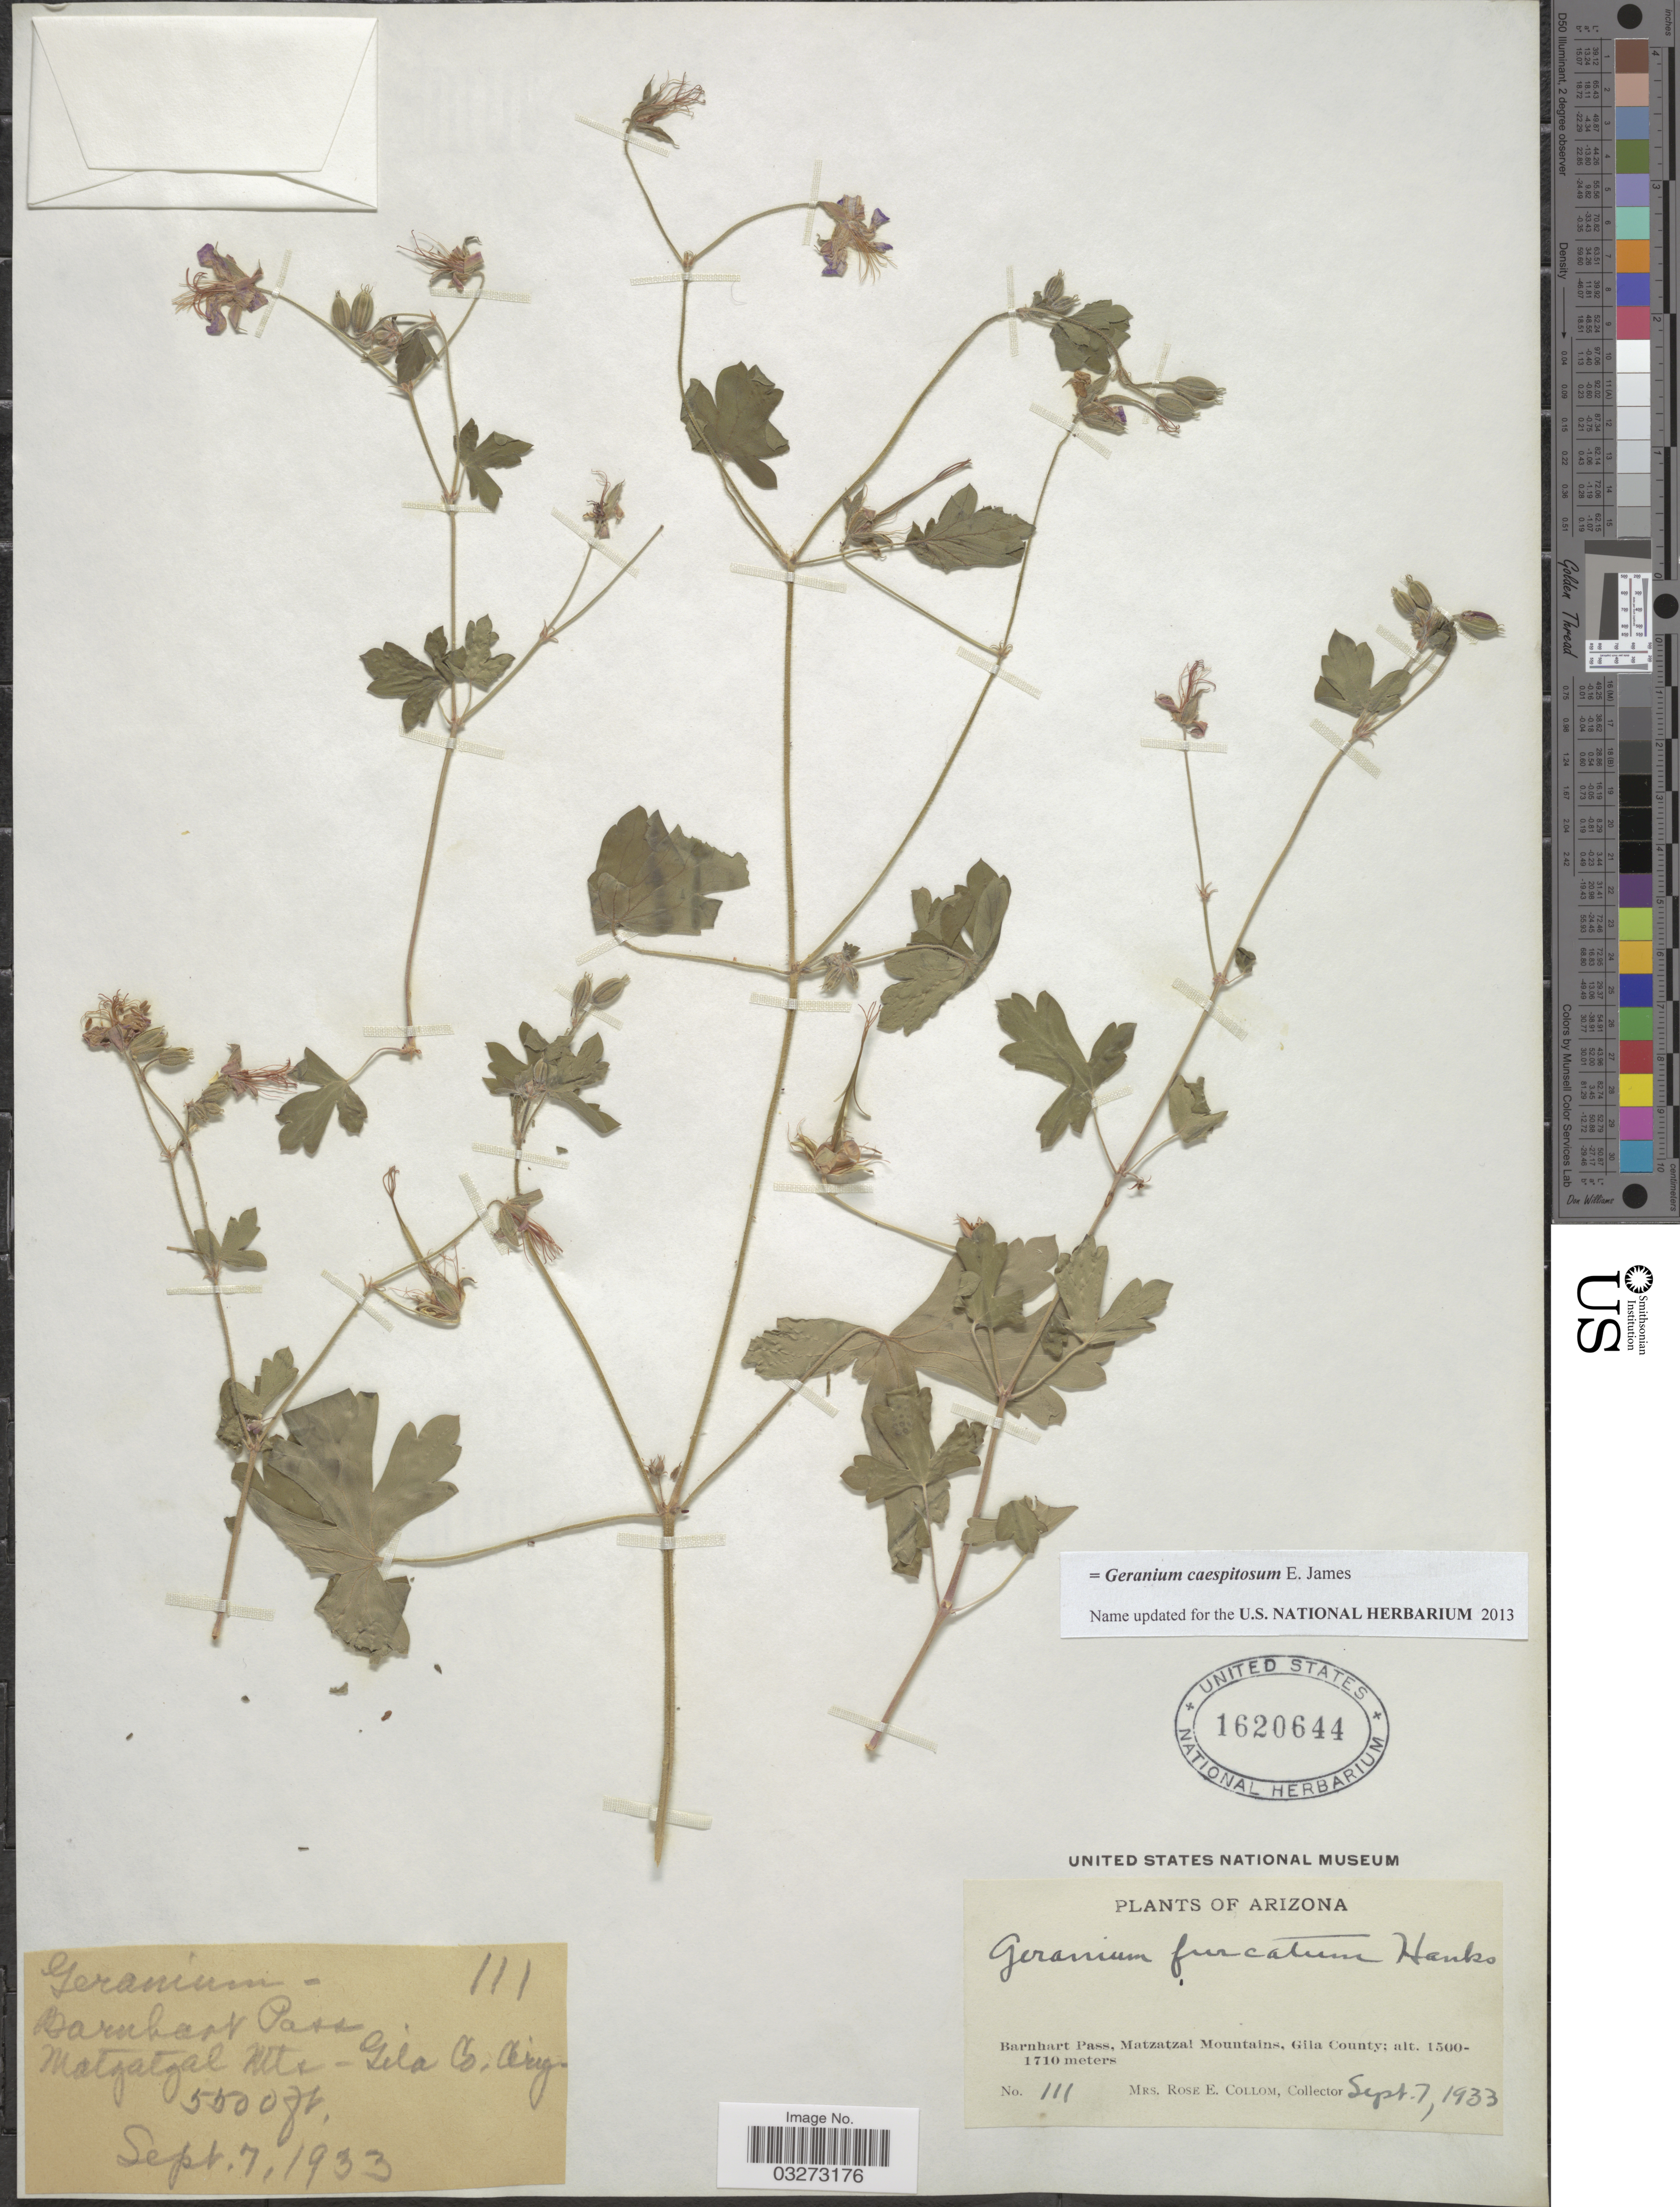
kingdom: Plantae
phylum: Tracheophyta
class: Magnoliopsida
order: Geraniales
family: Geraniaceae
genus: Geranium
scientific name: Geranium caespitosum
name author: E. James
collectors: R. E. Collom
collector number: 111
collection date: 1933-09-07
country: United States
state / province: Arizona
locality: Barnhart Pass, Matzatzal Mountains, Gila County.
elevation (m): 1676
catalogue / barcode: US 1620644